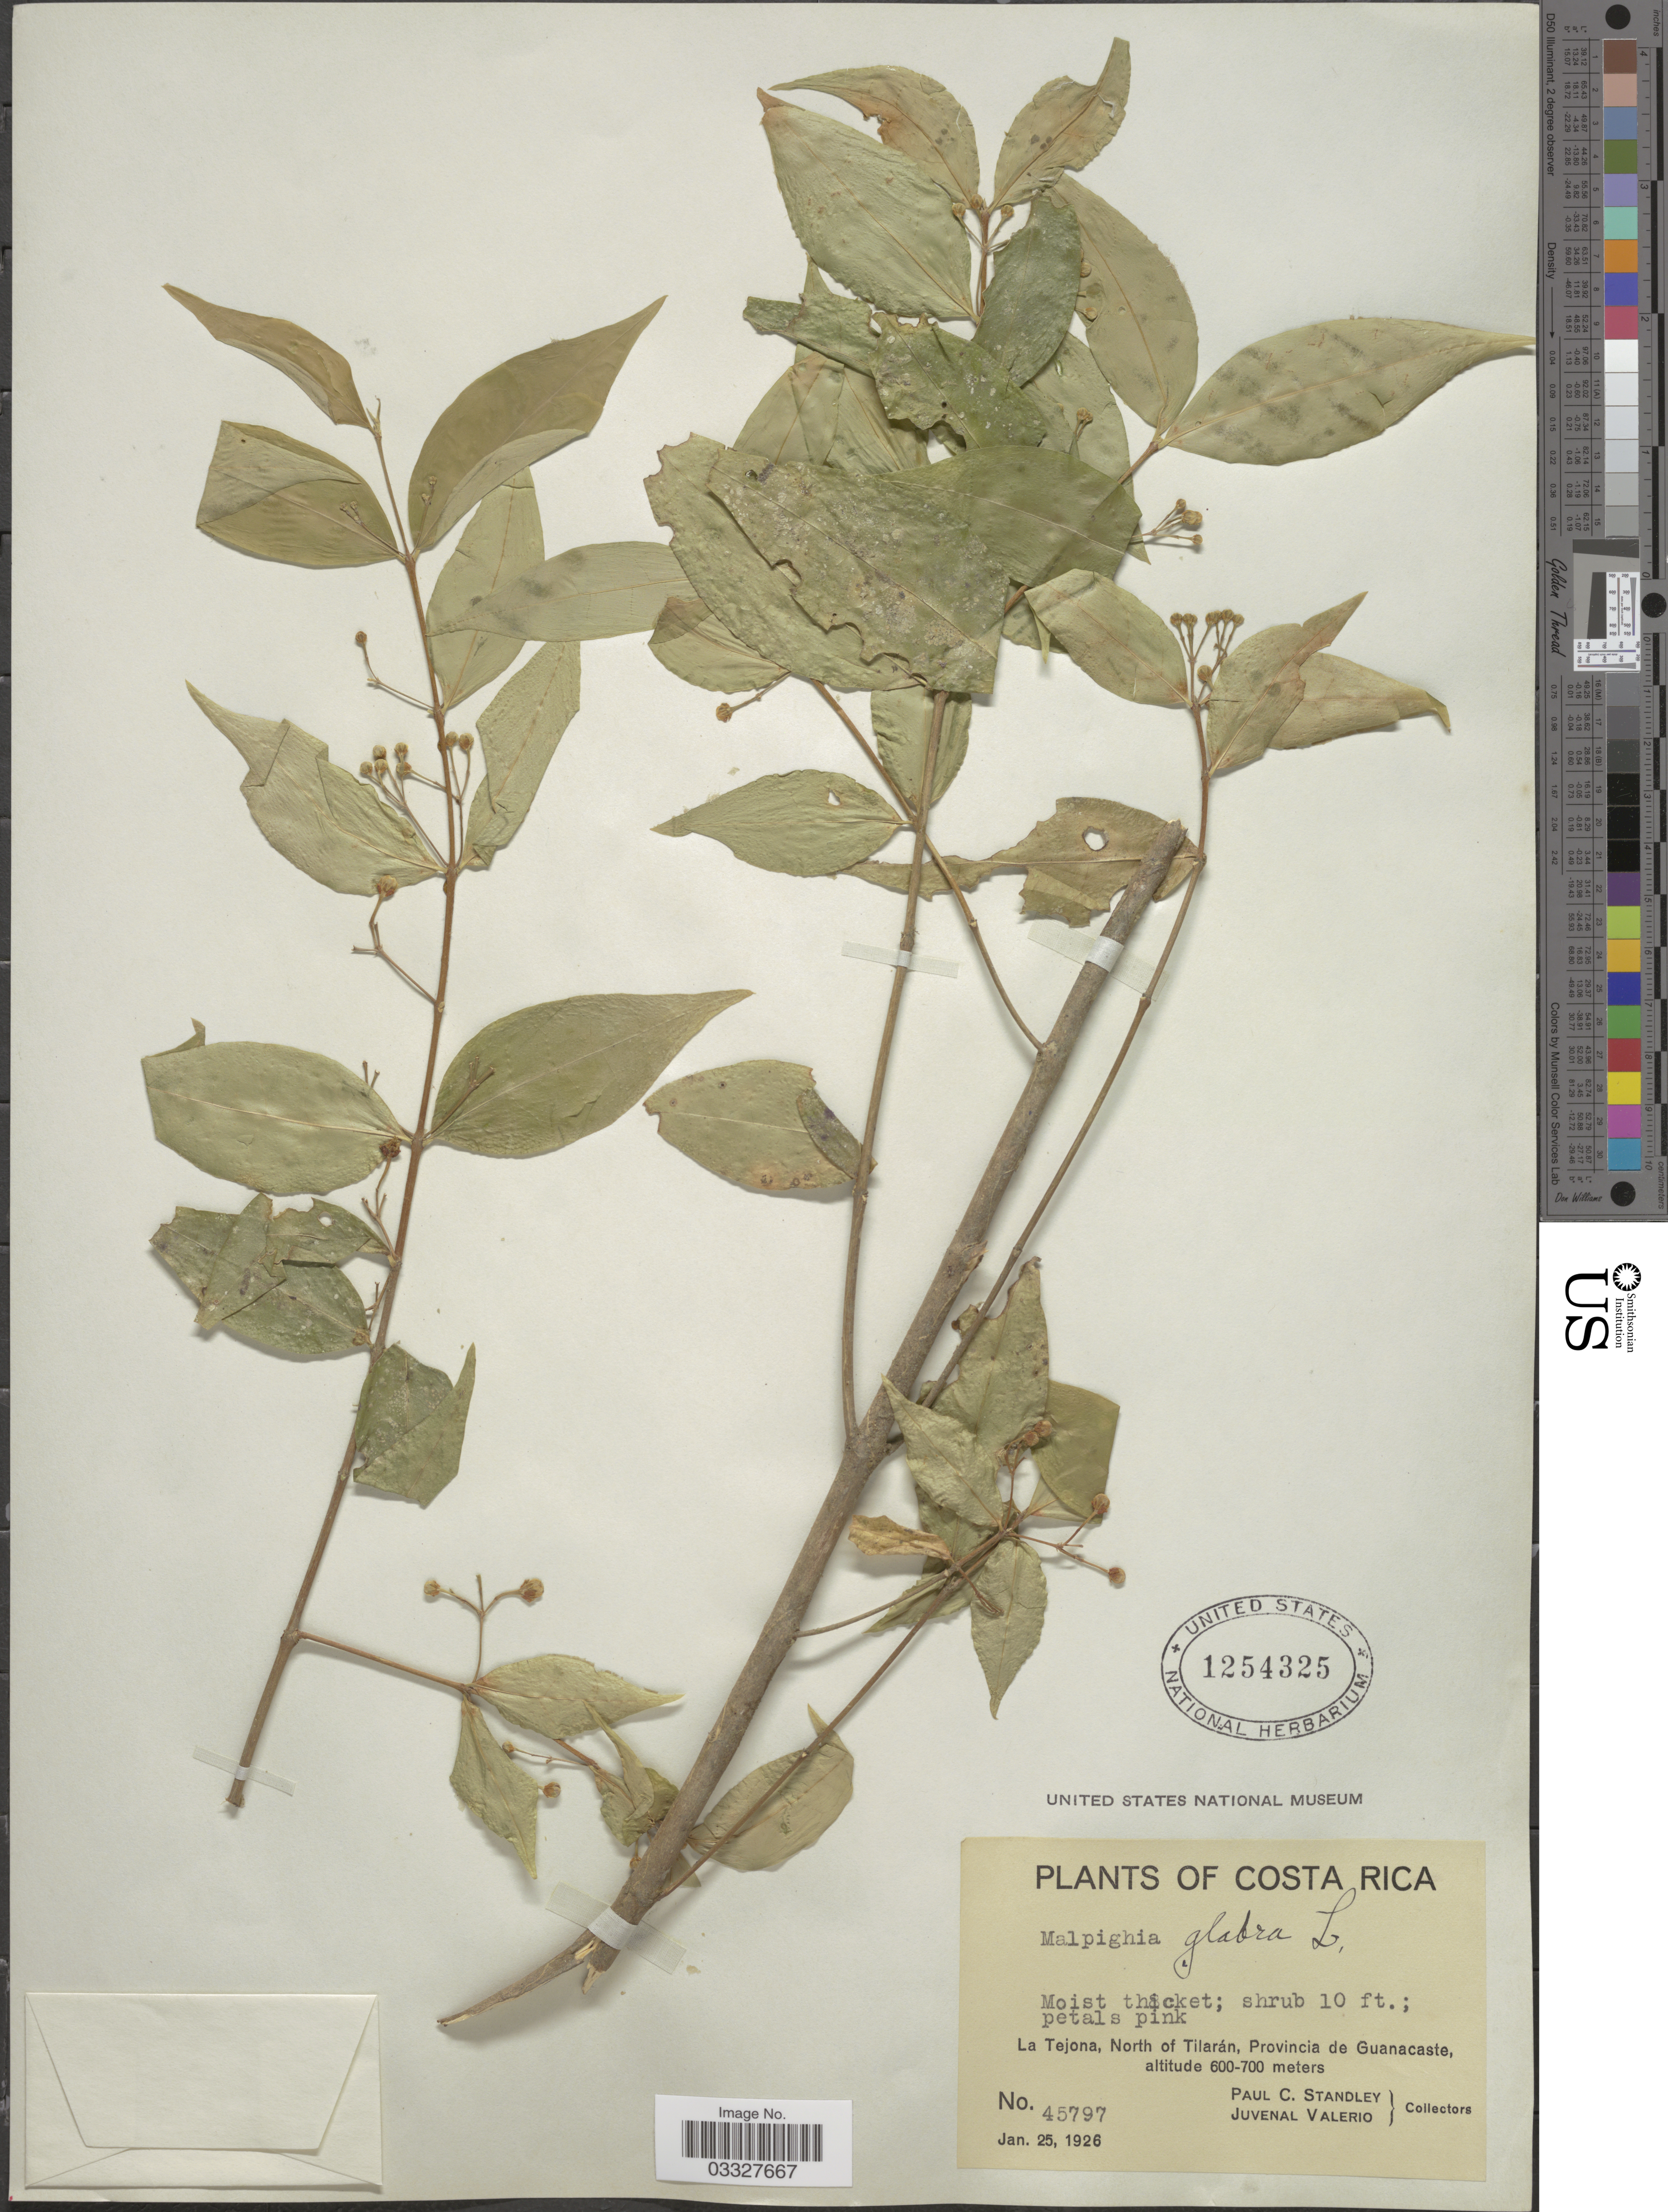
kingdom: Plantae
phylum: Tracheophyta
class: Magnoliopsida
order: Malpighiales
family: Malpighiaceae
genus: Malpighia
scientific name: Malpighia glabra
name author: L.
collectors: P. C. Standley & J. Valerio R.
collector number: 45797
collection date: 1926-01-25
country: Costa Rica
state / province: Guanacaste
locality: La Tejona, North of Tilarán.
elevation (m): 600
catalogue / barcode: US 1254325